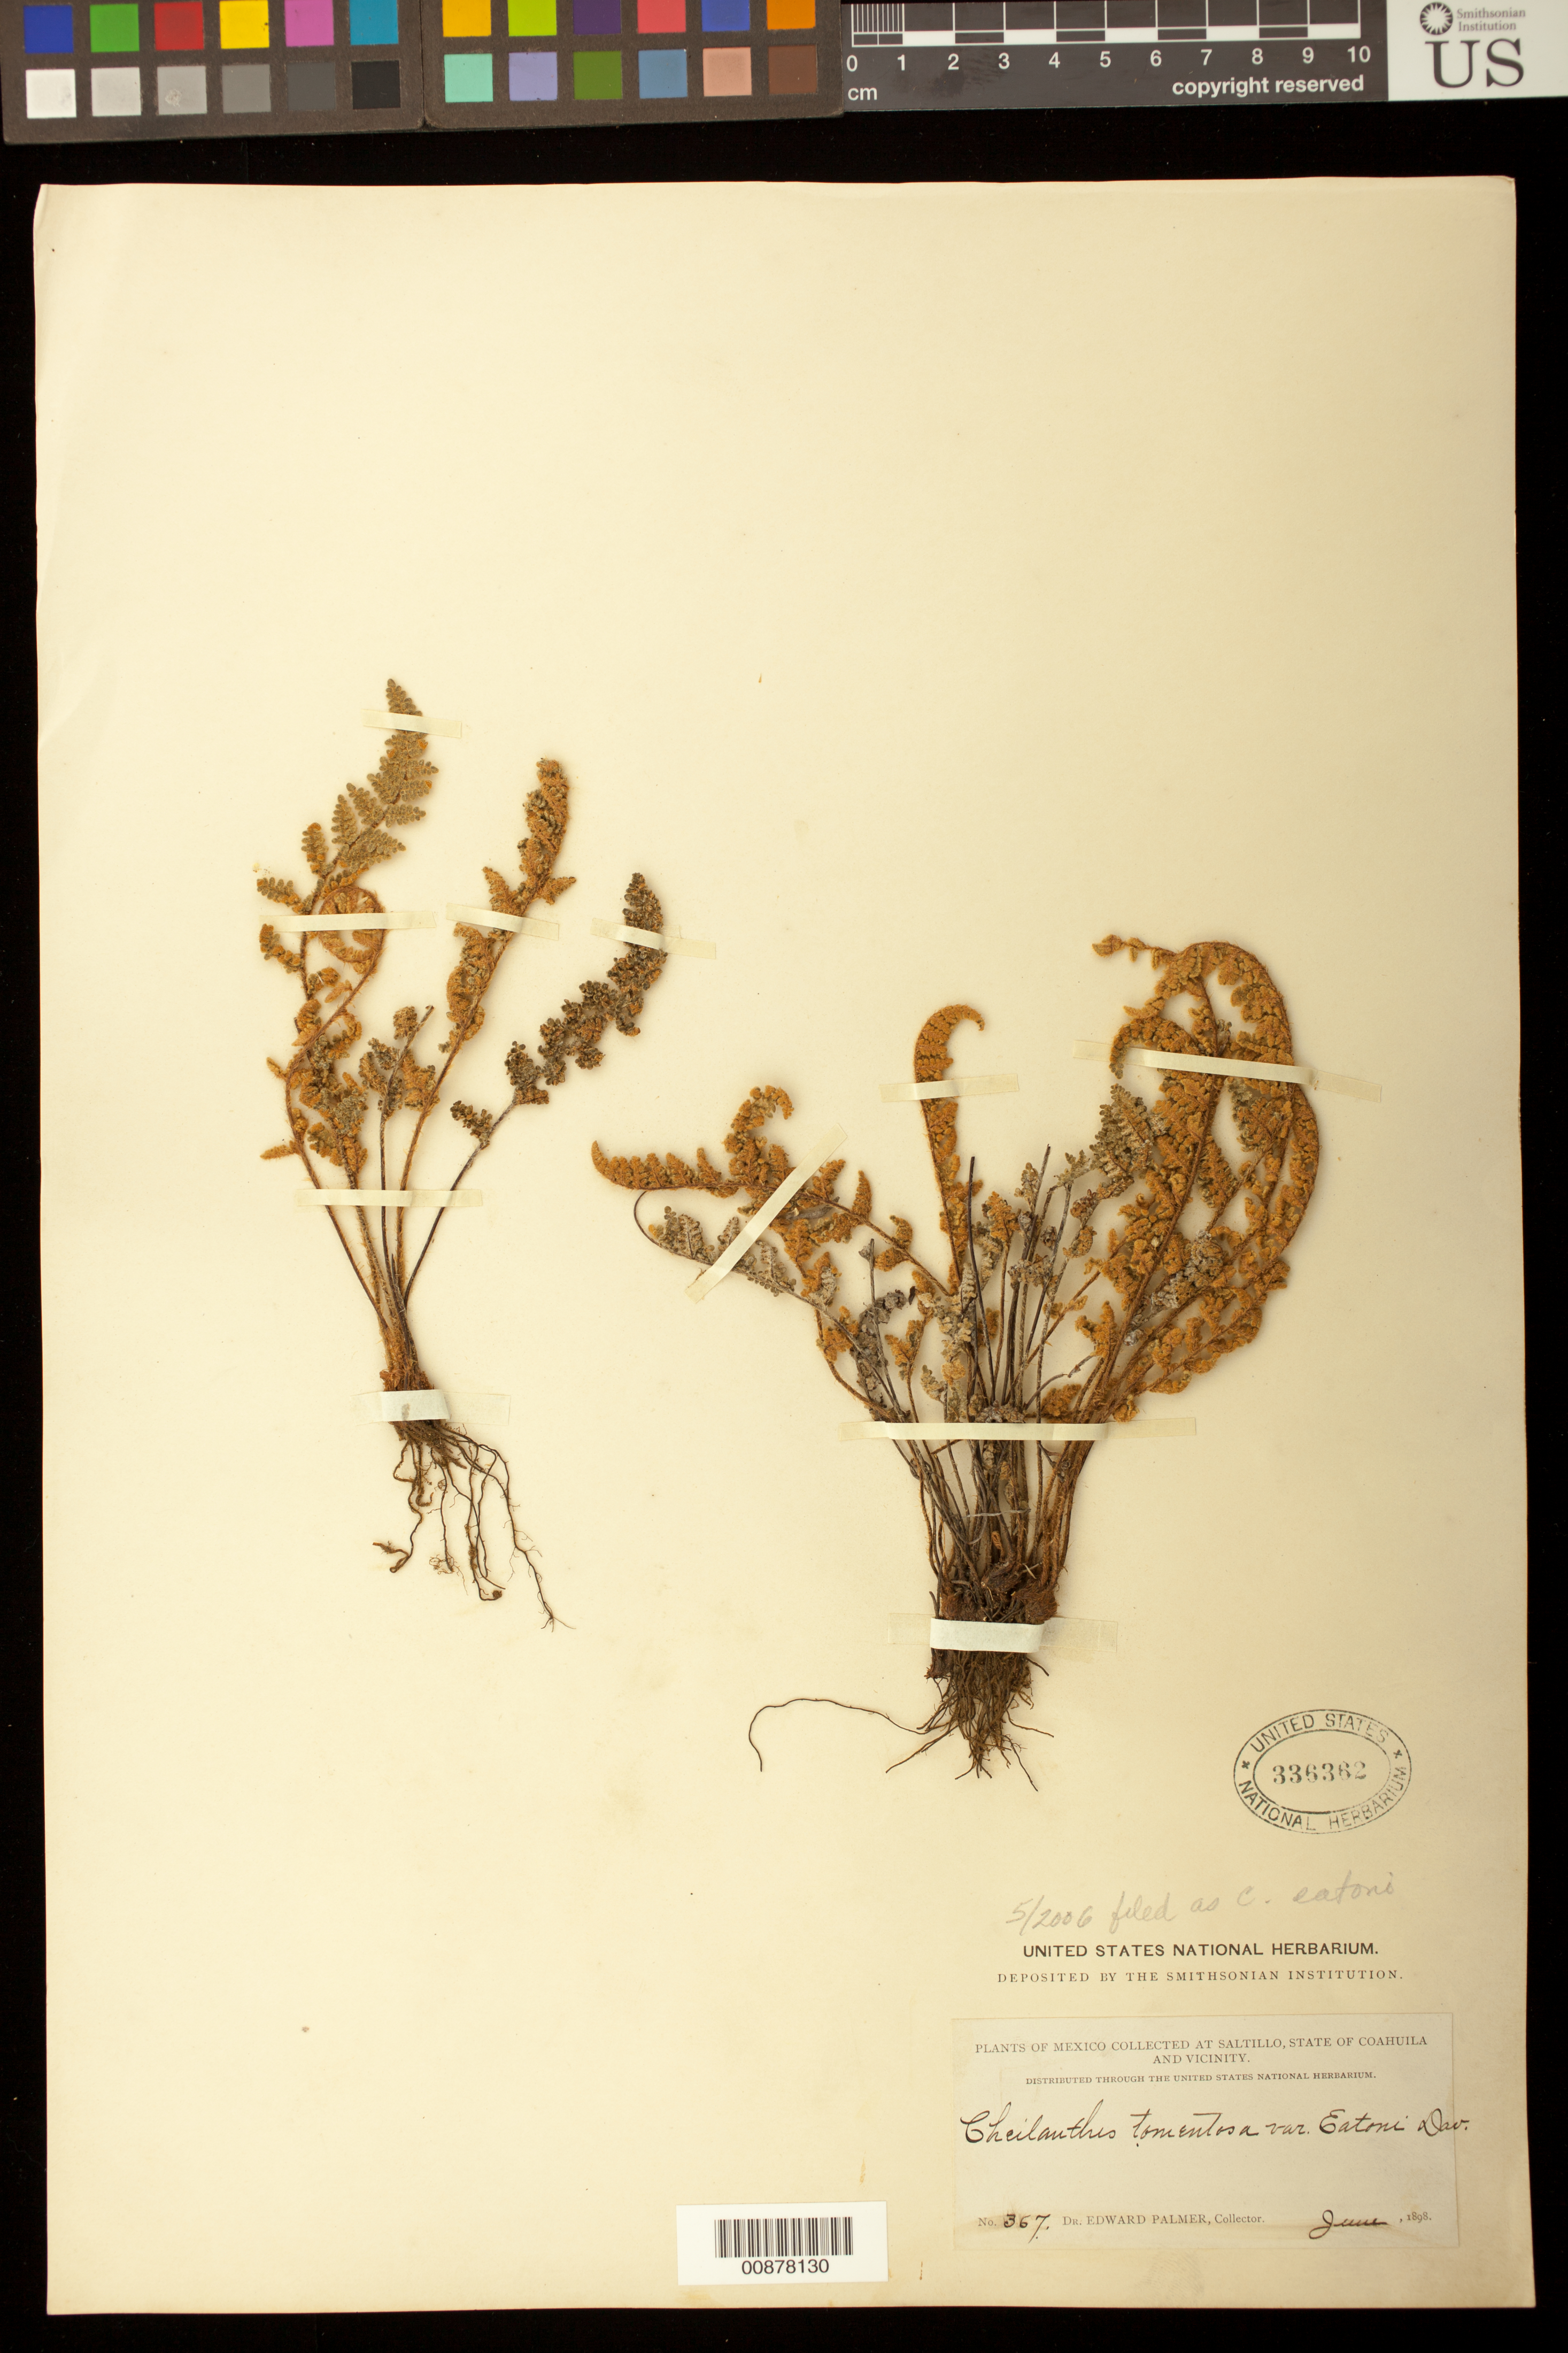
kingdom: Plantae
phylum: Tracheophyta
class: Polypodiopsida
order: Polypodiales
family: Pteridaceae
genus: Myriopteris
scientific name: Myriopteris rufa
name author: Fée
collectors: E. Palmer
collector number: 367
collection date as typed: Jun 1898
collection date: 1898-06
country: Mexico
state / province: Coahuila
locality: Saltillo, Coahuila and vicinity.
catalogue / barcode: US 336362